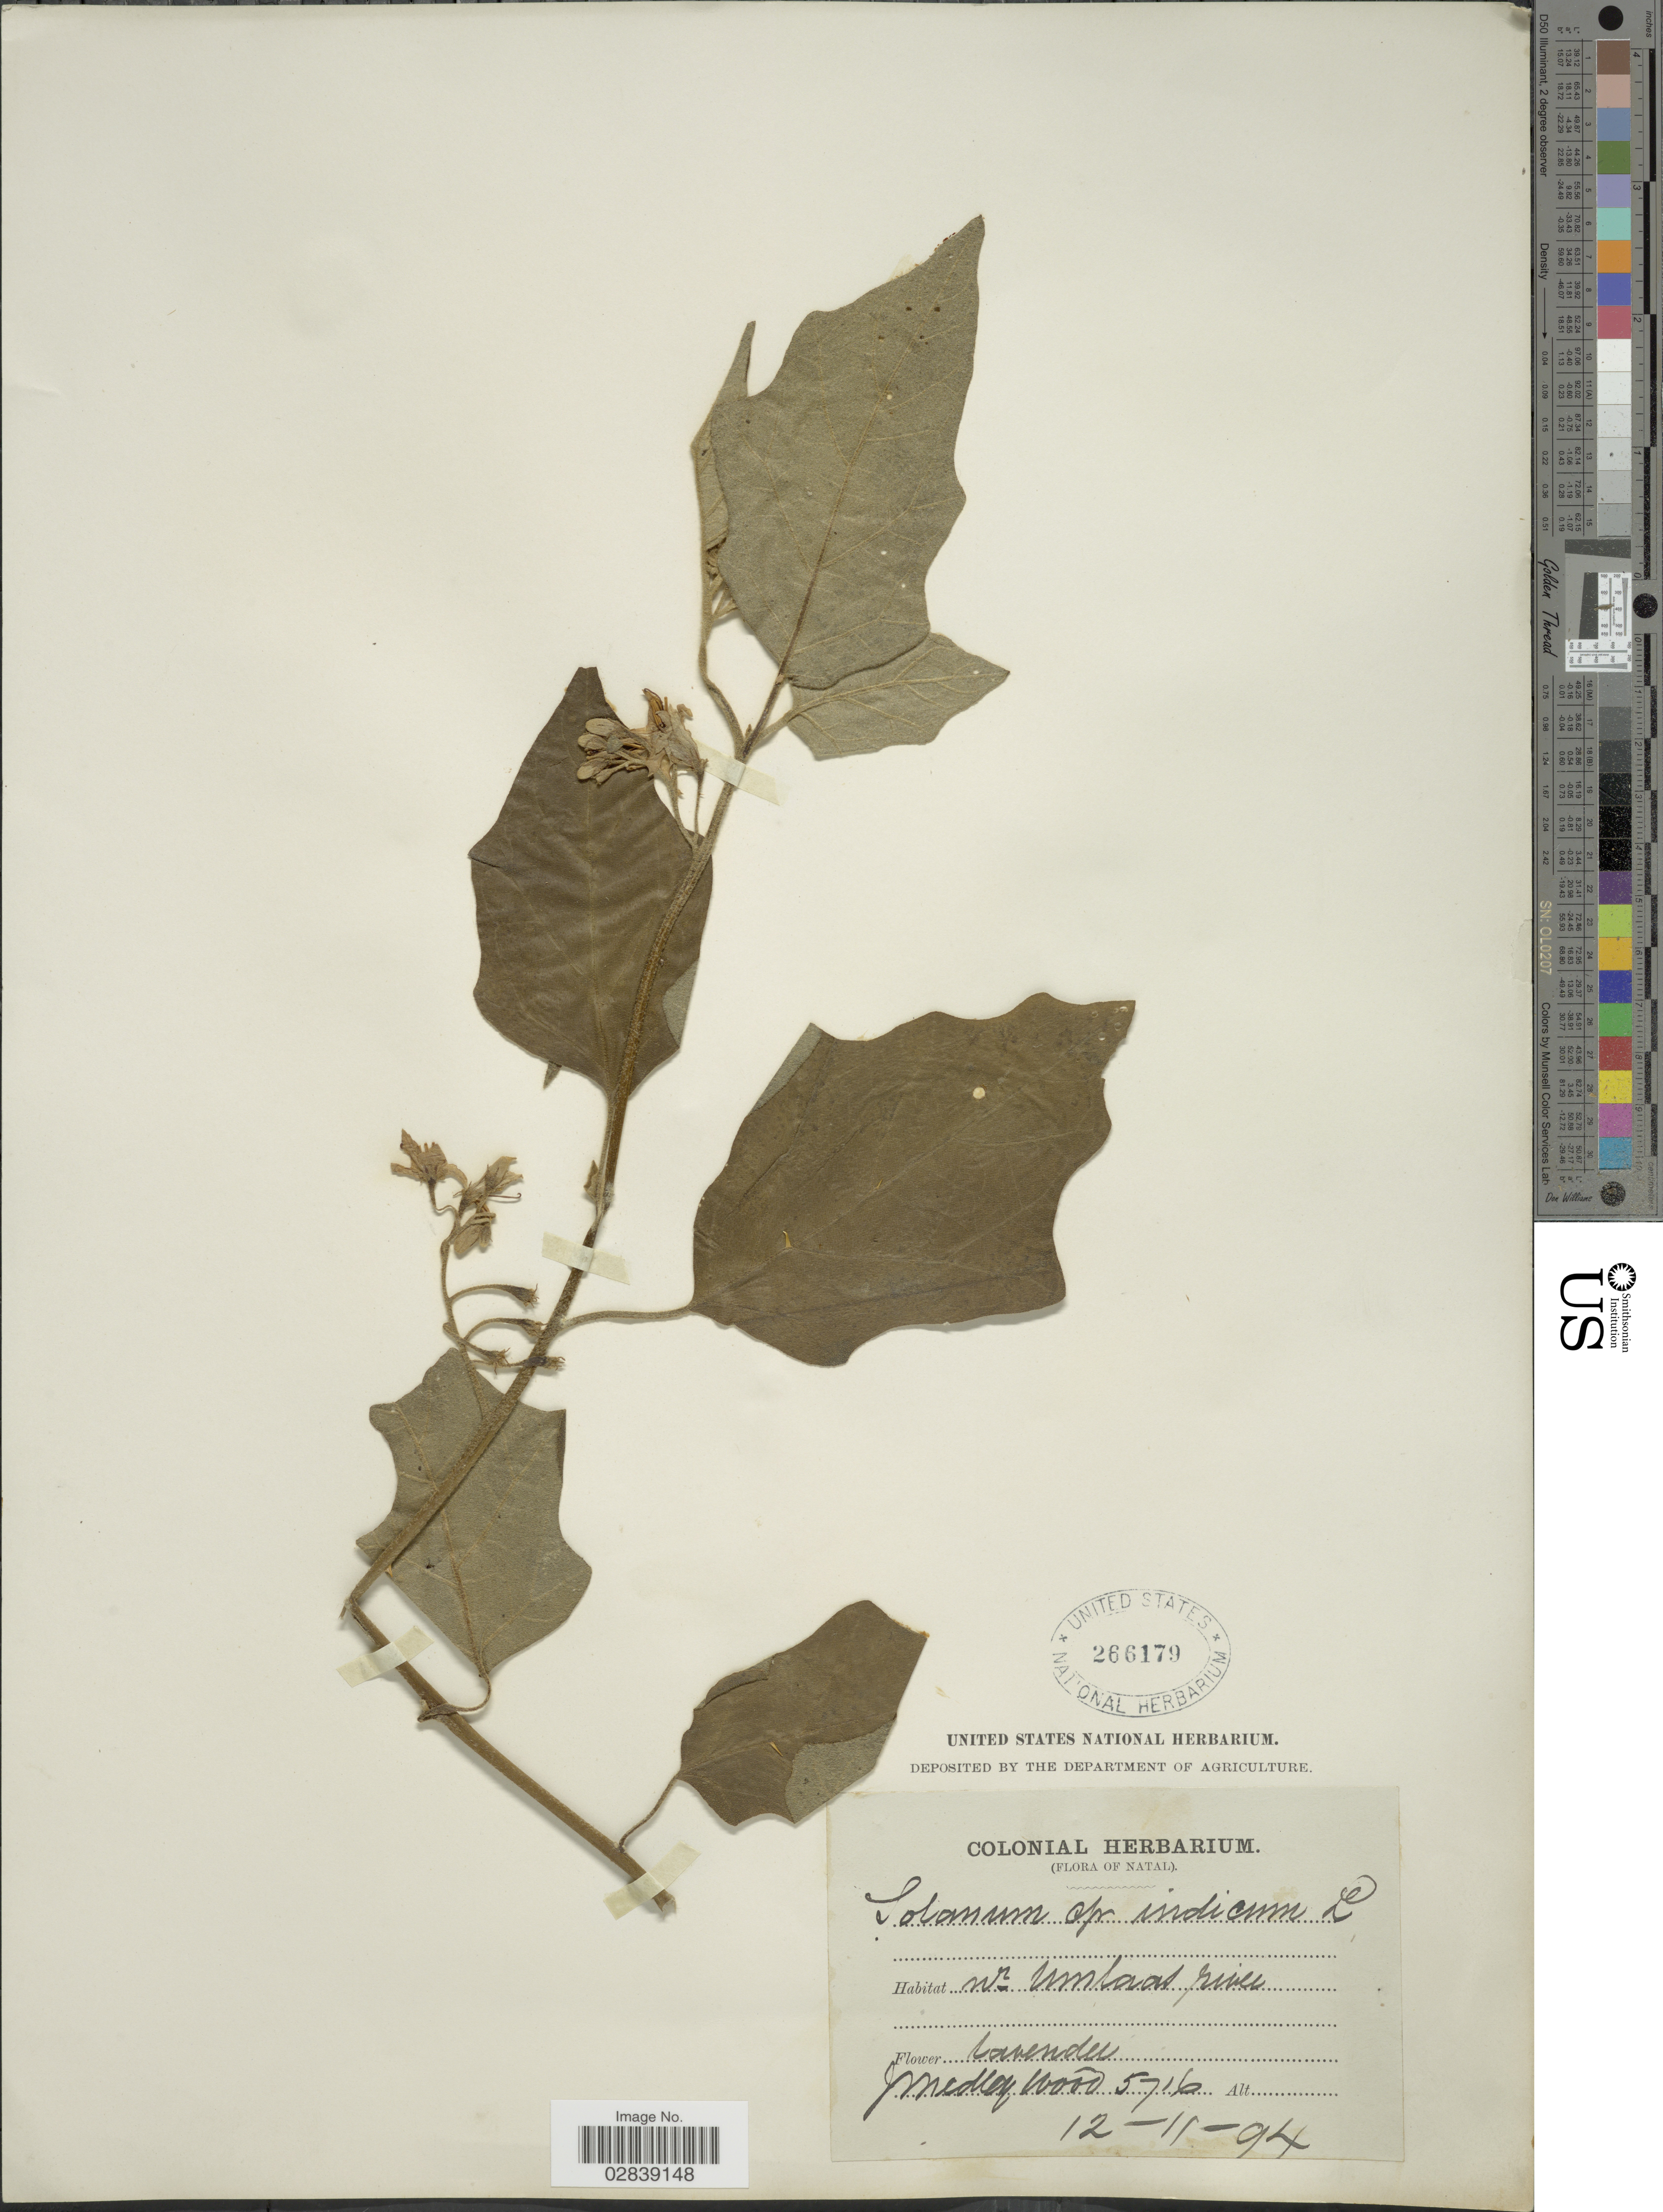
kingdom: Plantae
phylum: Tracheophyta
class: Magnoliopsida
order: Solanales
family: Solanaceae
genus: Solanum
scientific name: Solanum indicum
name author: L.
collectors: J. Medley Wood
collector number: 5716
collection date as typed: Transcribed d/m/y: 12/11/94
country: South Africa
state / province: KwaZulu-Natal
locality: Natal, nr Umlaas river.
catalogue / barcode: US 266179